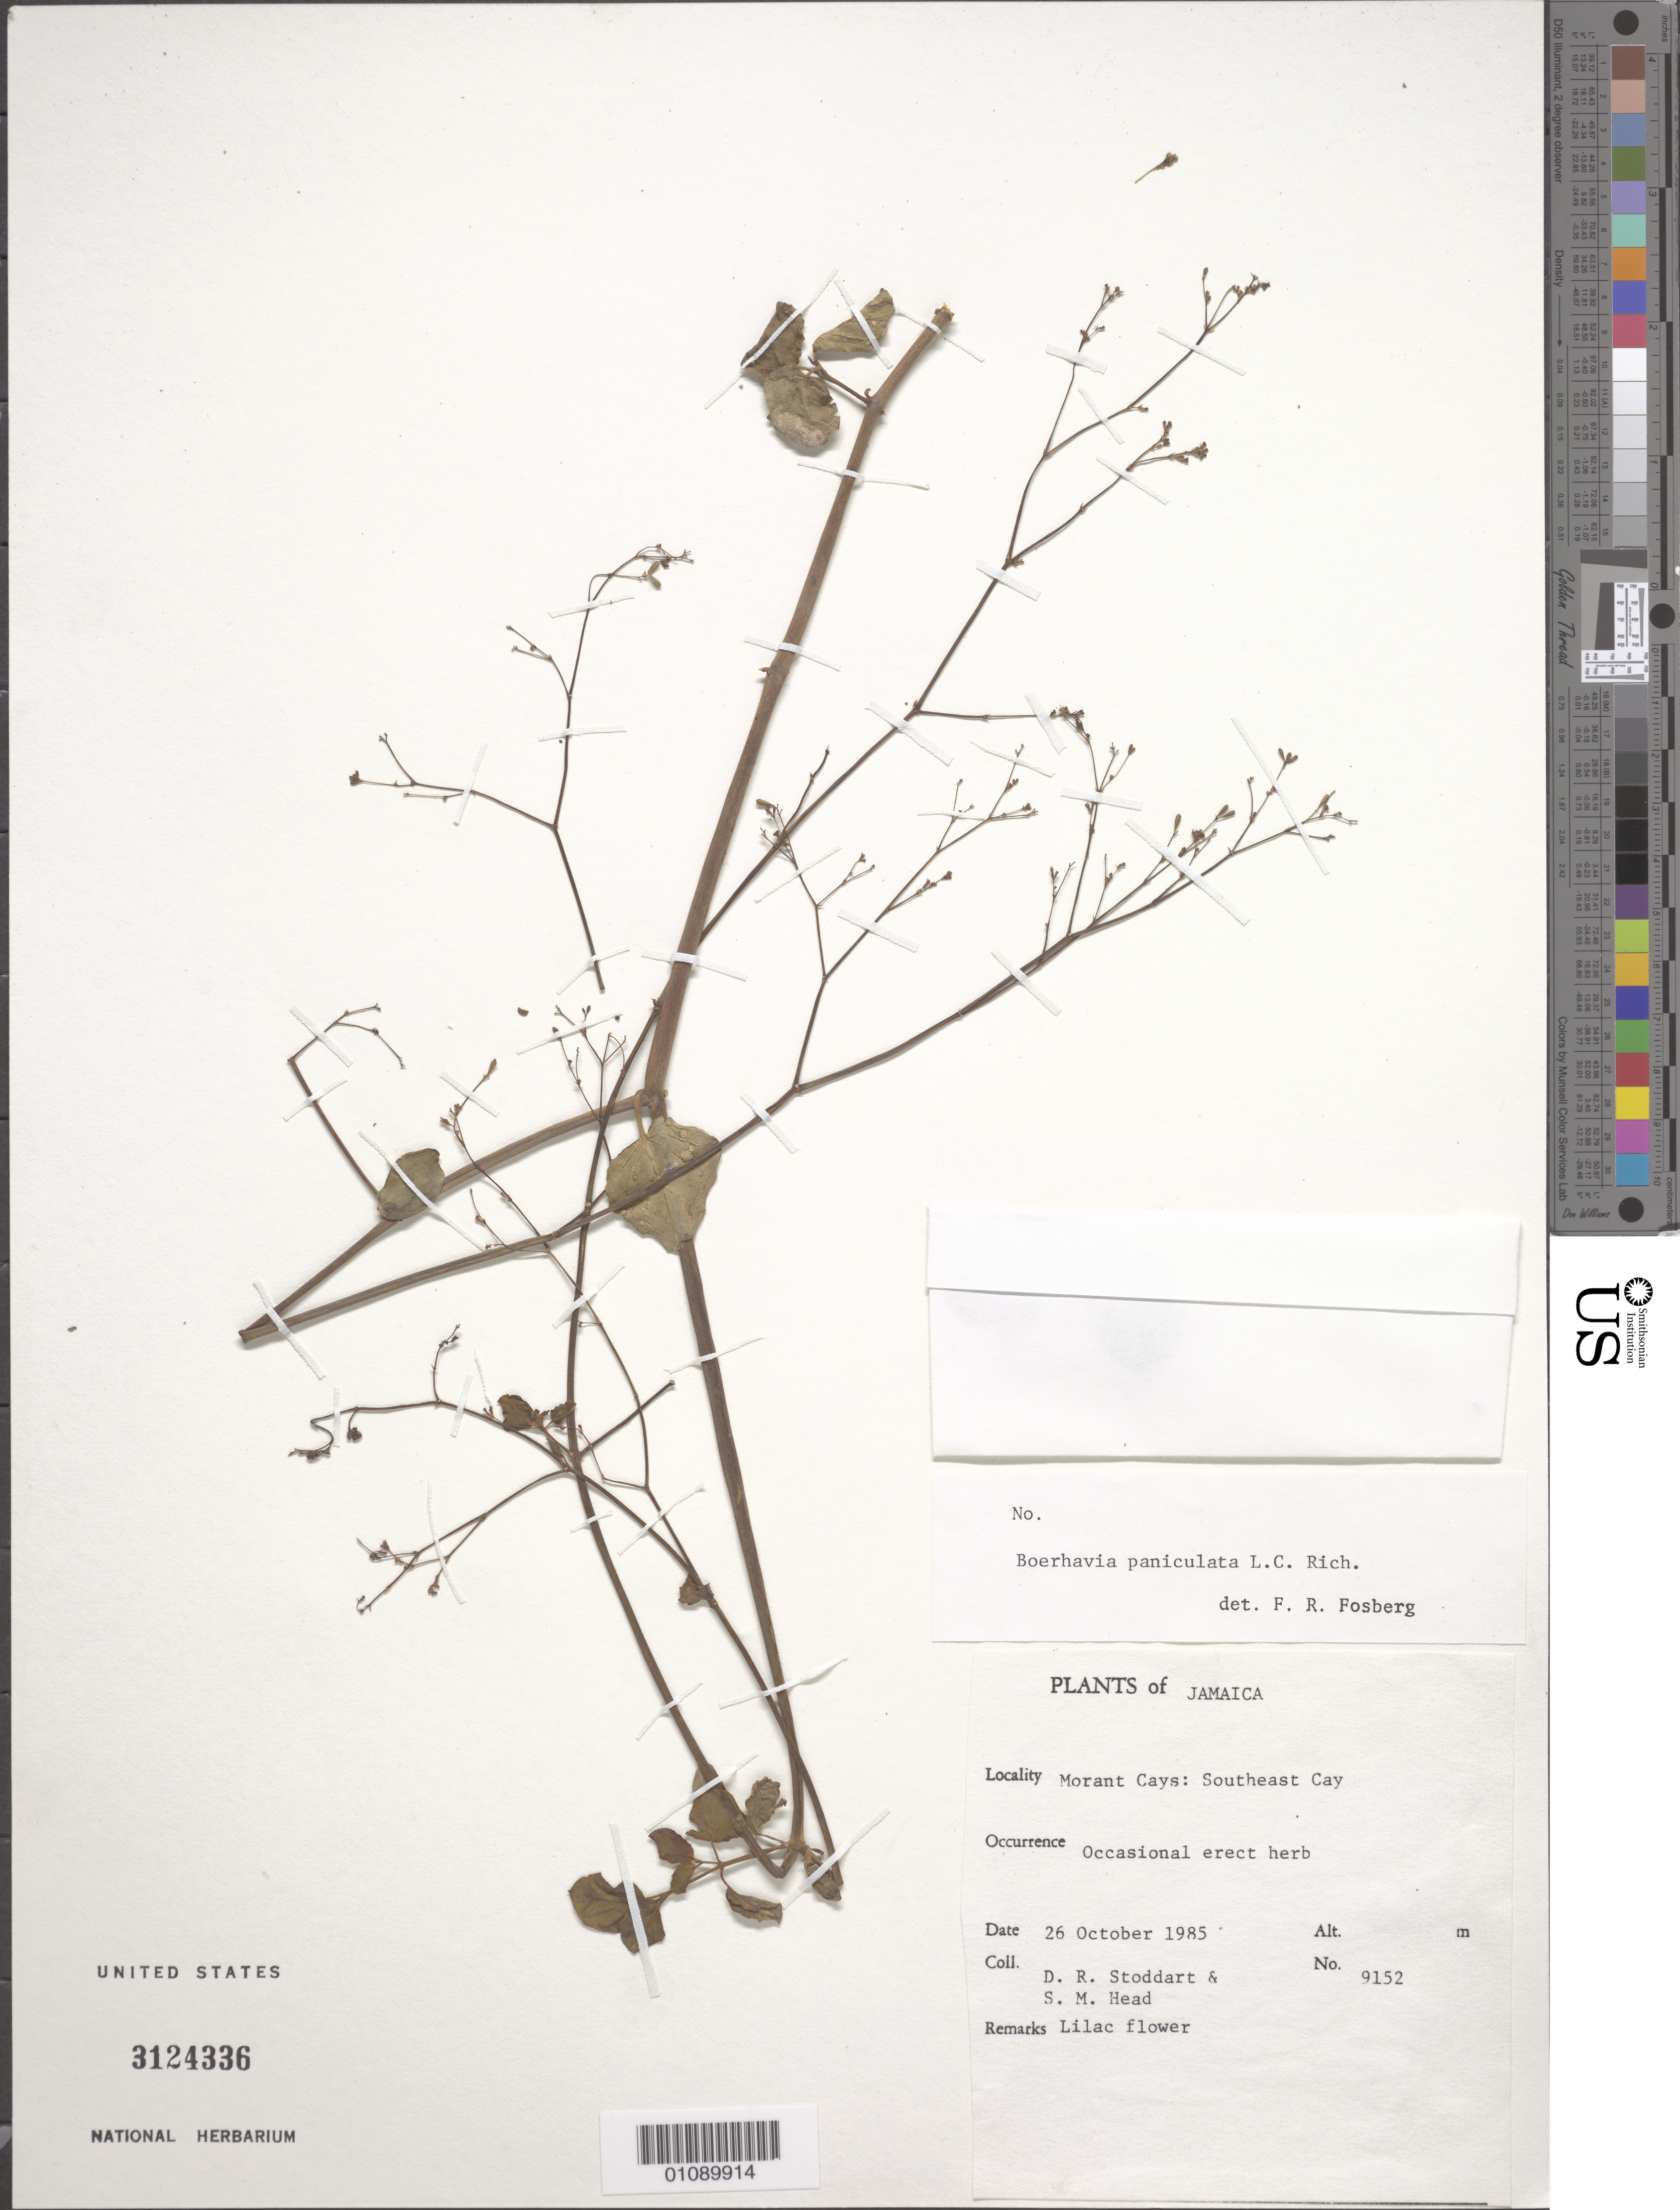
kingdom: Plantae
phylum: Tracheophyta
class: Magnoliopsida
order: Caryophyllales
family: Nyctaginaceae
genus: Boerhavia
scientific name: Boerhavia paniculata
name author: Lam.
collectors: D. R. Stoddart & S. Head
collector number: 9152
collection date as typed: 26 Oct 1985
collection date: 1985-10-26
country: Jamaica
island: Jamaica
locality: Morant Cays: Southeast Cay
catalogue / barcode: US 3124336